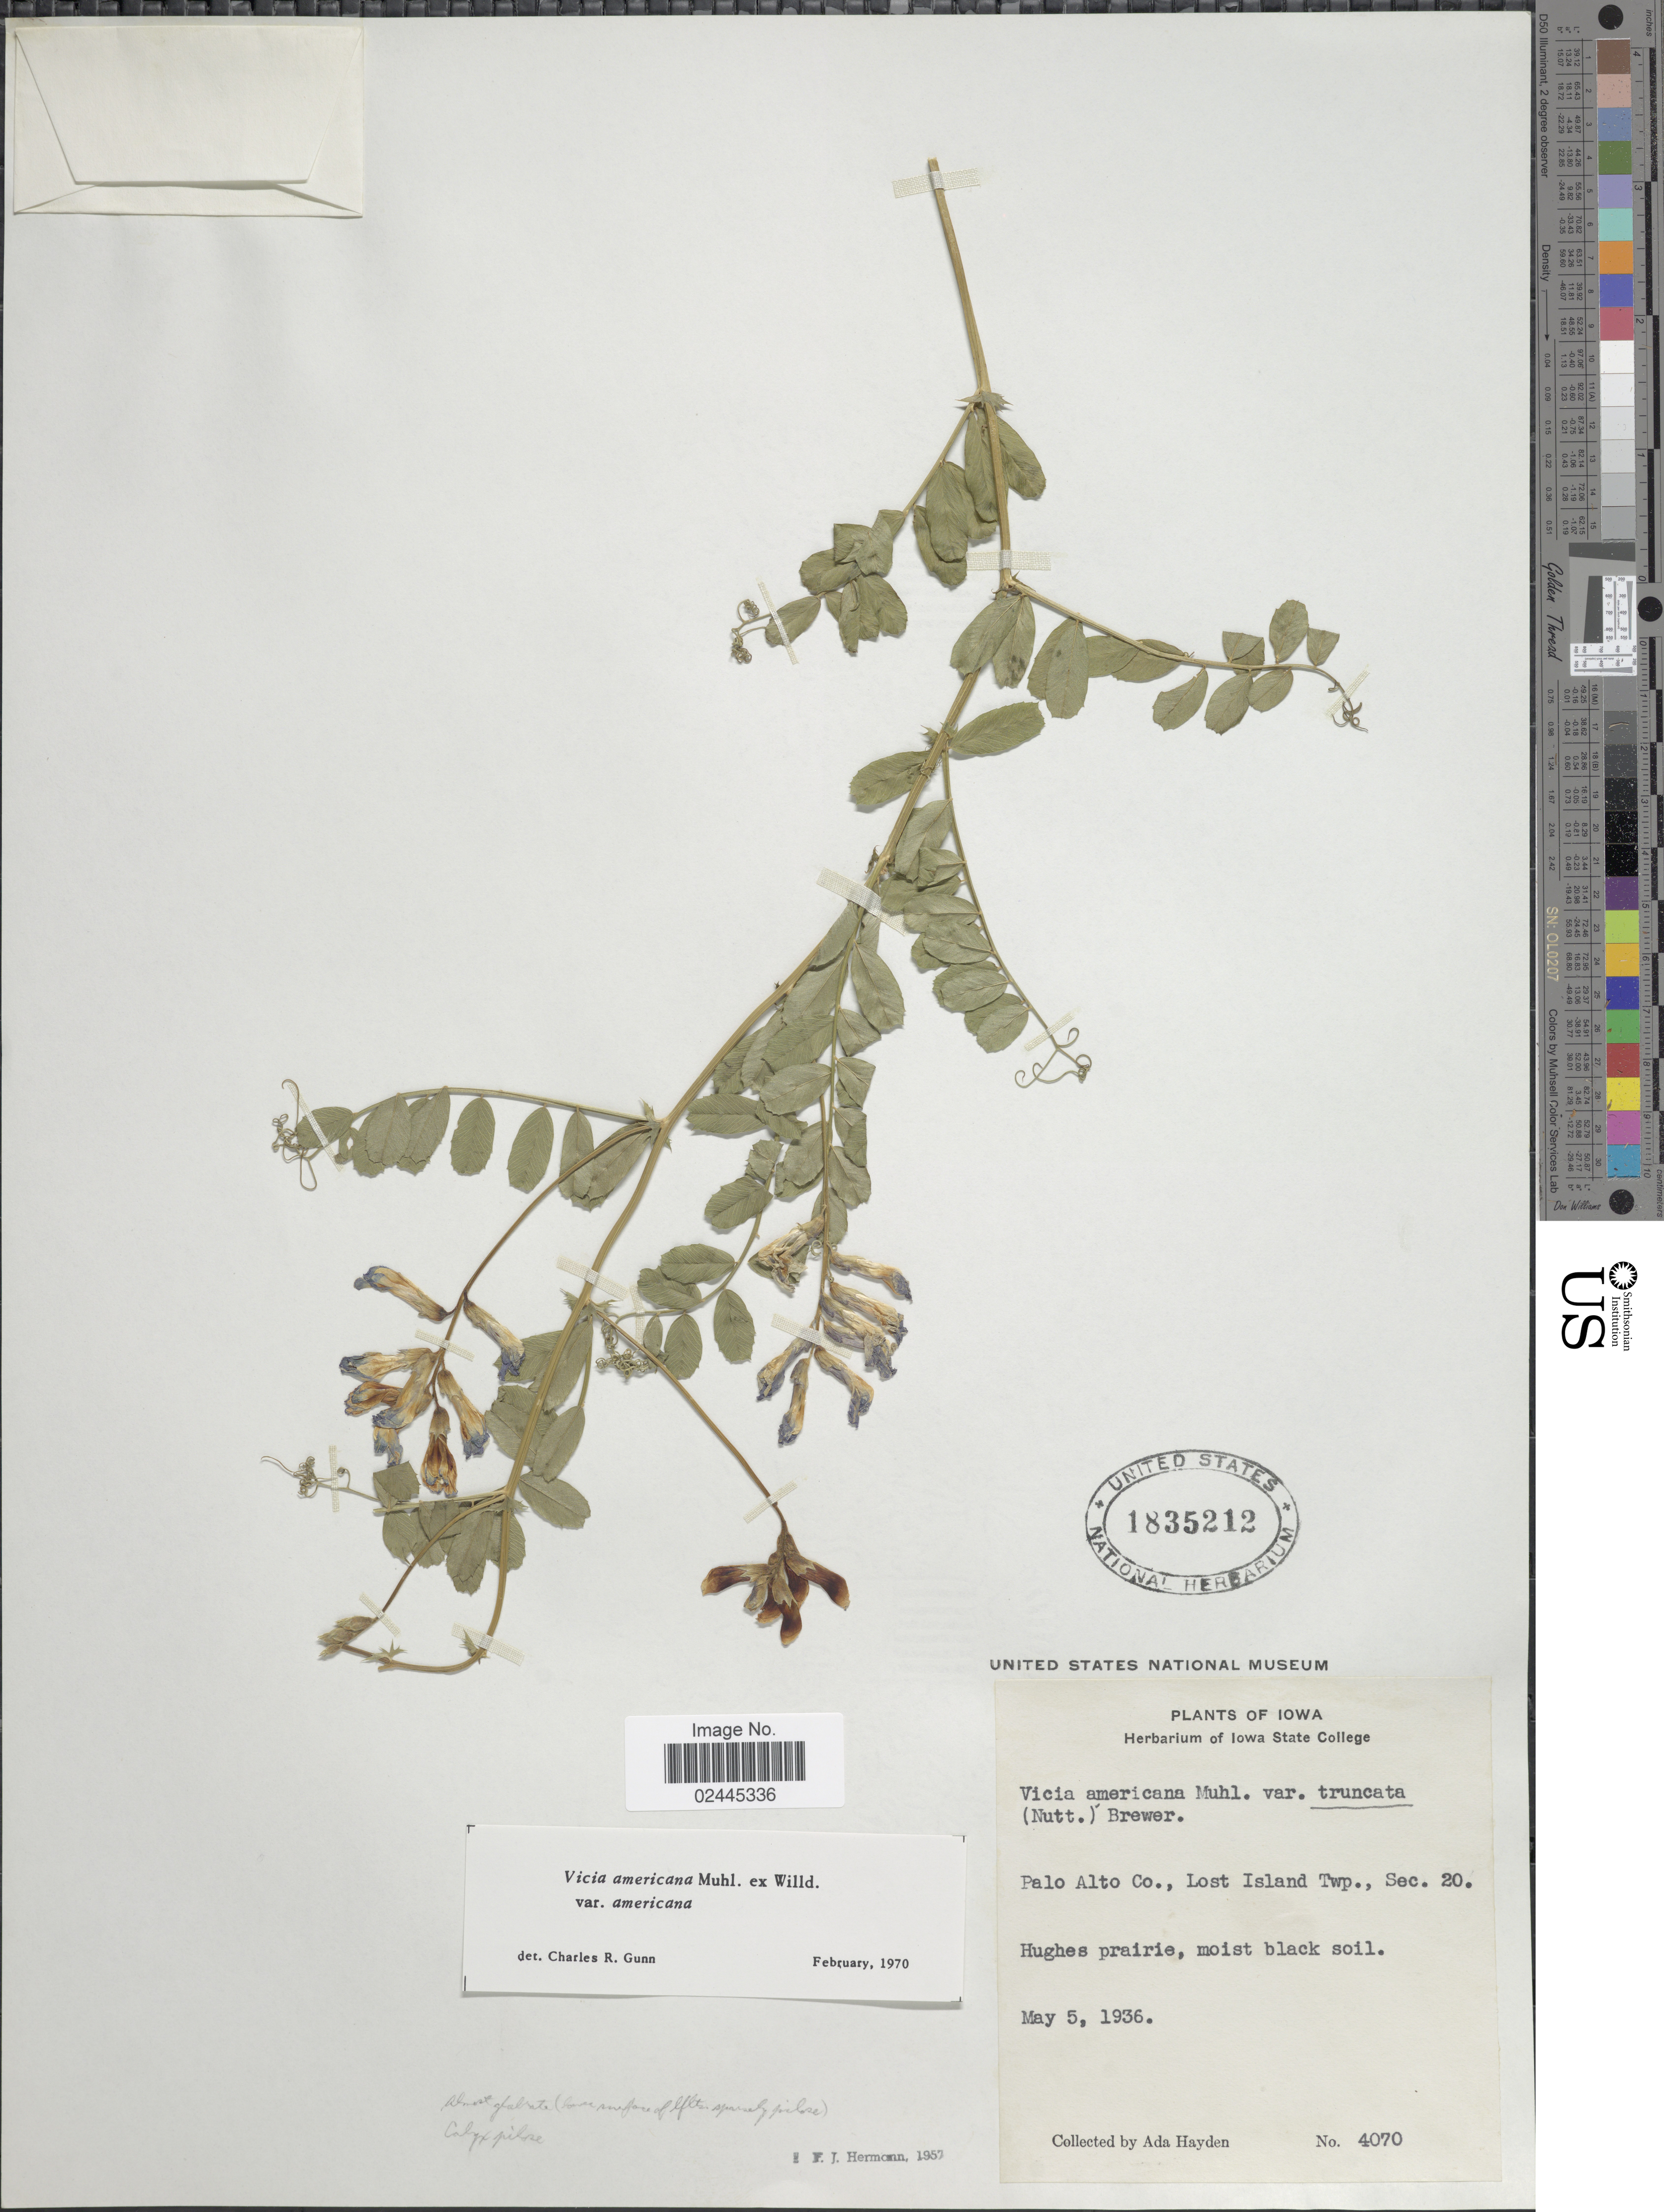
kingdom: Plantae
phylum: Tracheophyta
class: Magnoliopsida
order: Fabales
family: Fabaceae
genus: Vicia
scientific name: Vicia americana var. americana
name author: Muhl. ex Willd.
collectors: Ada Hayden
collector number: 4070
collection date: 1936-05-05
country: United States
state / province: Iowa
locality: Palo Alto Co., Lost Island Twp., Sec. 20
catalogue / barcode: US 1835212